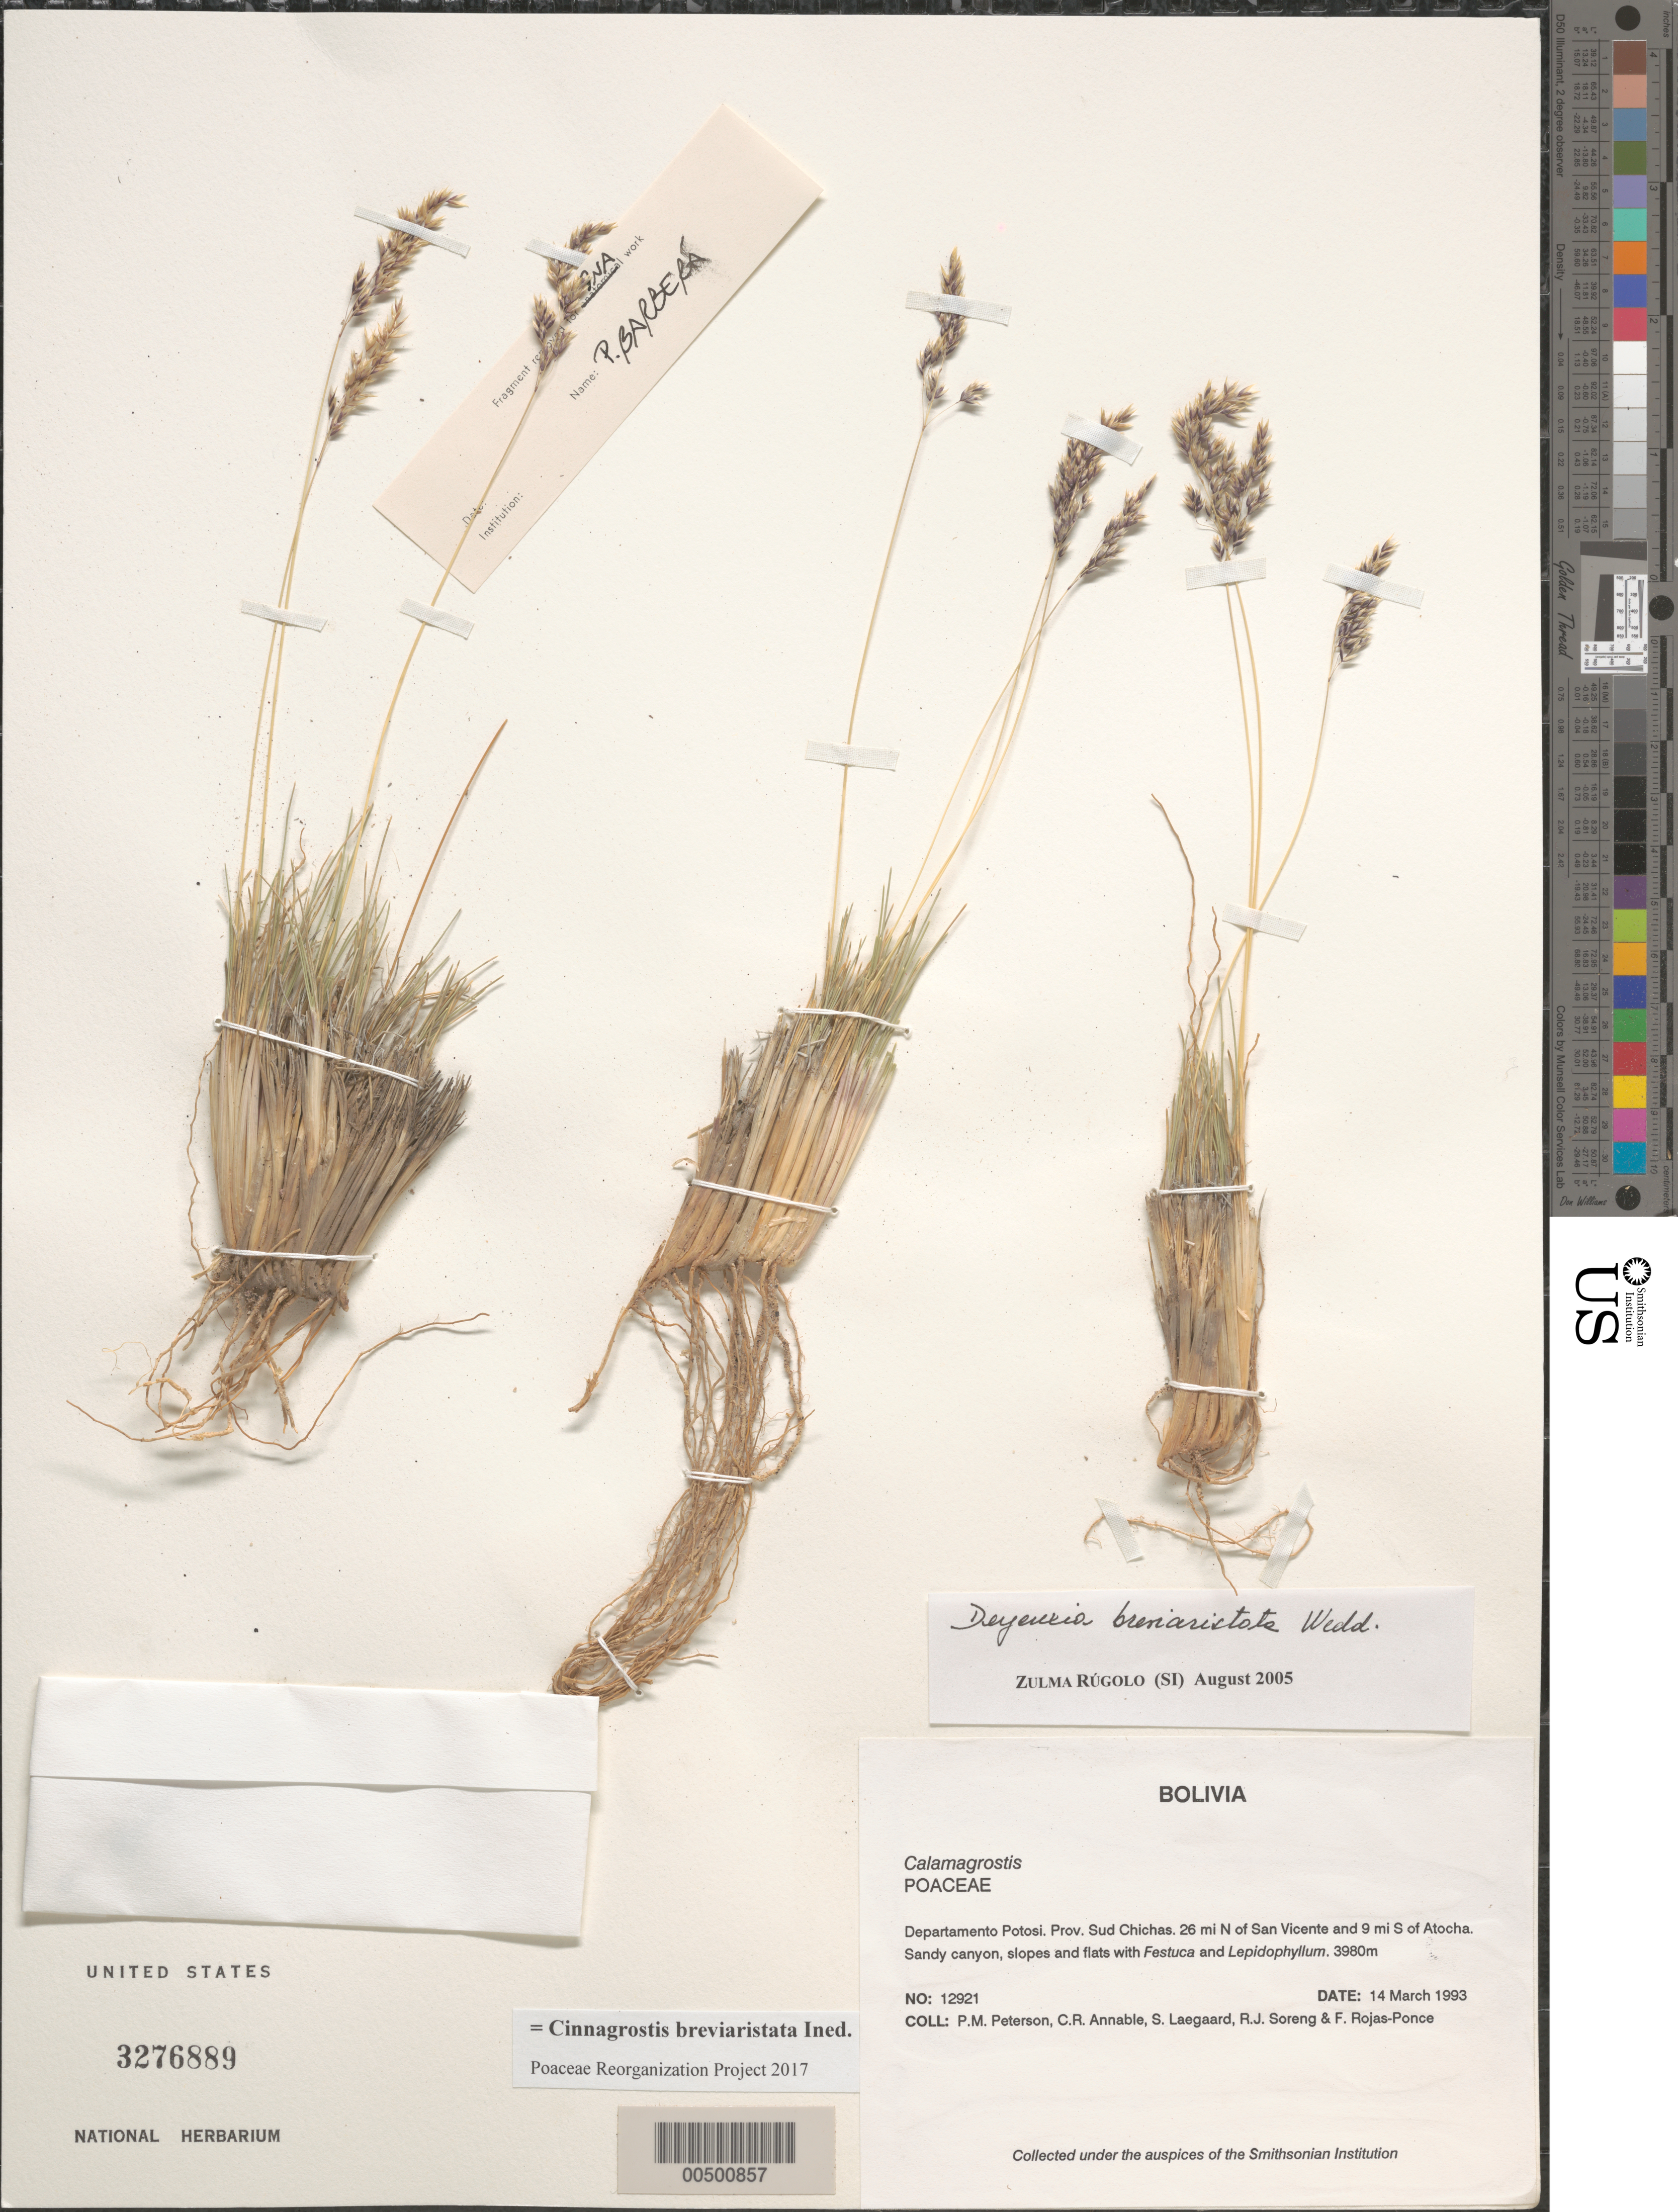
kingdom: Plantae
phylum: Tracheophyta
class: Liliopsida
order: Poales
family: Poaceae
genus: Cinnagrostis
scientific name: Cinnagrostis breviaristata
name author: (Wedd.) P.M. Peterson et al.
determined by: Poaceae Reorganization Project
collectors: P. M. Peterson, C. R. Annable, S. Lægaard, R. J. Soreng & F. Rojas-Ponce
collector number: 12921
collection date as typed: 14 Mar 1993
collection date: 1993-03-14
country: Bolivia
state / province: Potosí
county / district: Sud Chichas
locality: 26 mi N of San Vicente and 9 mi S of Atocha.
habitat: Sandy canyon, slopes and flats with Festuca and Lepidophyllum.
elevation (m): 3980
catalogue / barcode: US 3276889